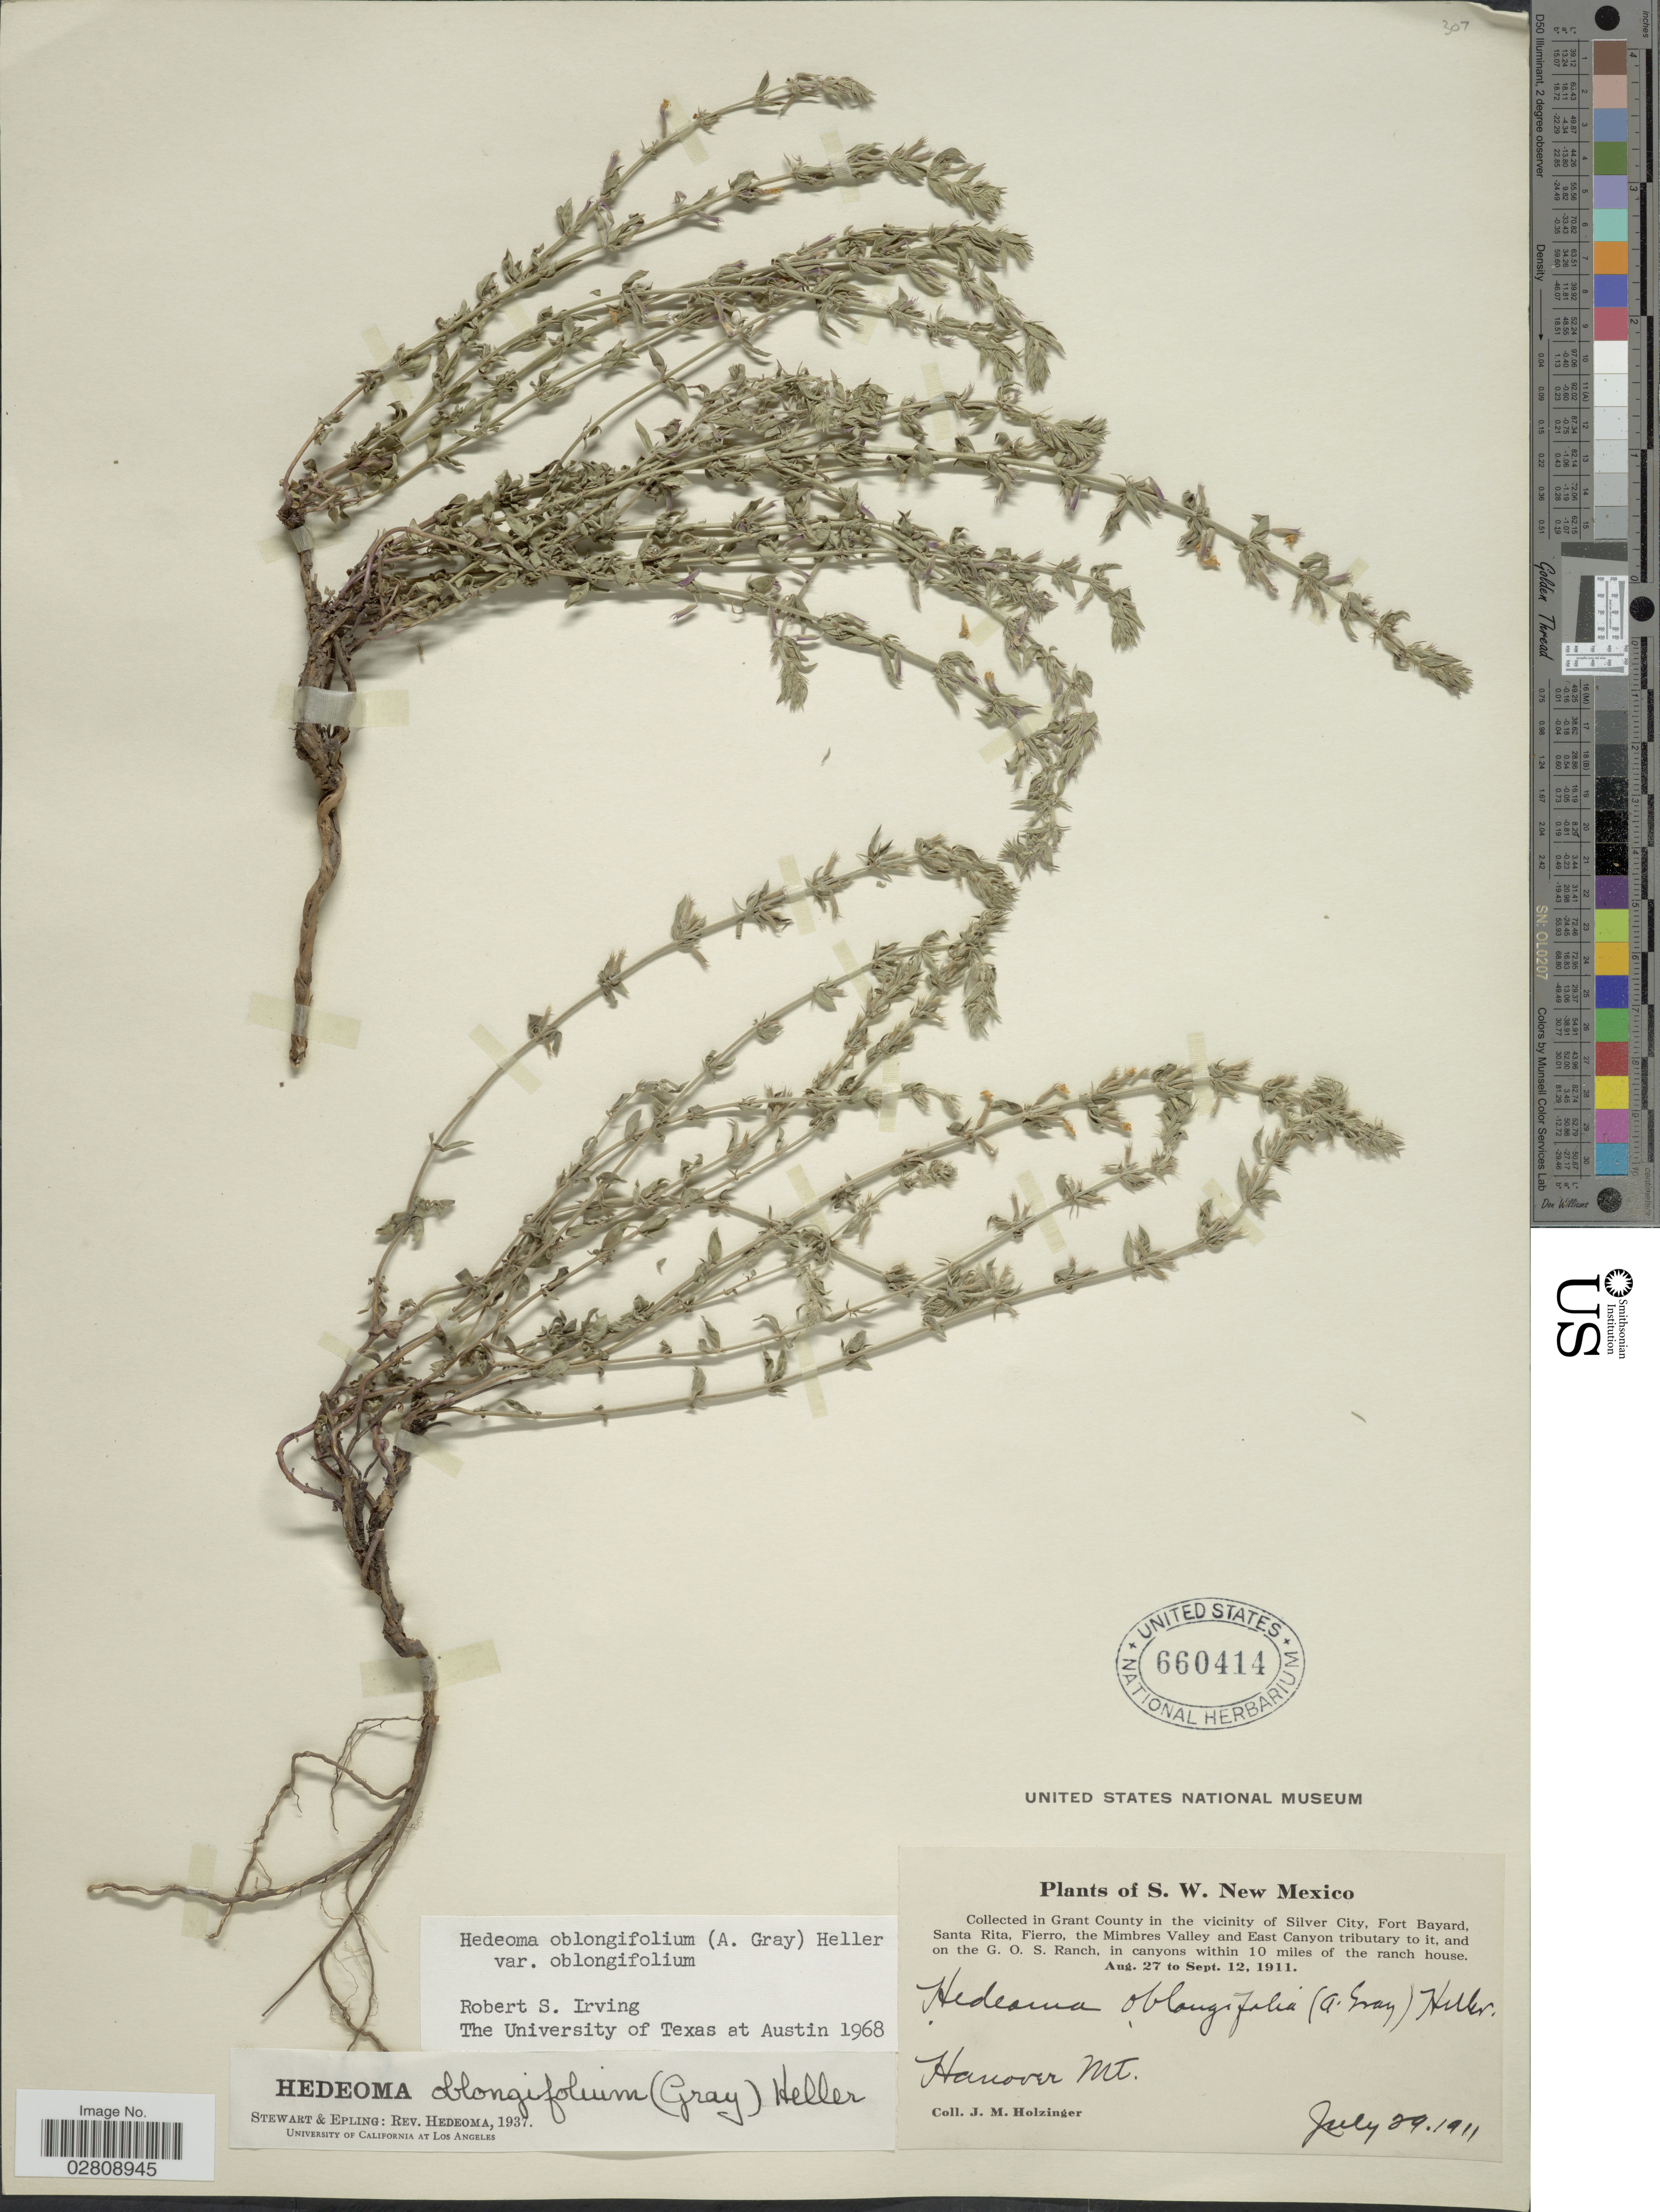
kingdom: Plantae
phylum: Tracheophyta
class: Magnoliopsida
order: Lamiales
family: Lamiaceae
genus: Hedeoma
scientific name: Hedeoma oblongifolia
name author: (A. Gray) A. Heller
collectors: J. M. Holzinger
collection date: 1911-07-29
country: United States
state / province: New Mexico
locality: S.W. New Mexico. Grant County in the vicinity of Silver City, Fort Bayard, Santa Rita, Fierro, the Mimbres Valley and East Canyon tributary to it, and on the G.O.S. Ranch, in canyons within 10 miles of the ranch house. Hanover Mt.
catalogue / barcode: US 660414